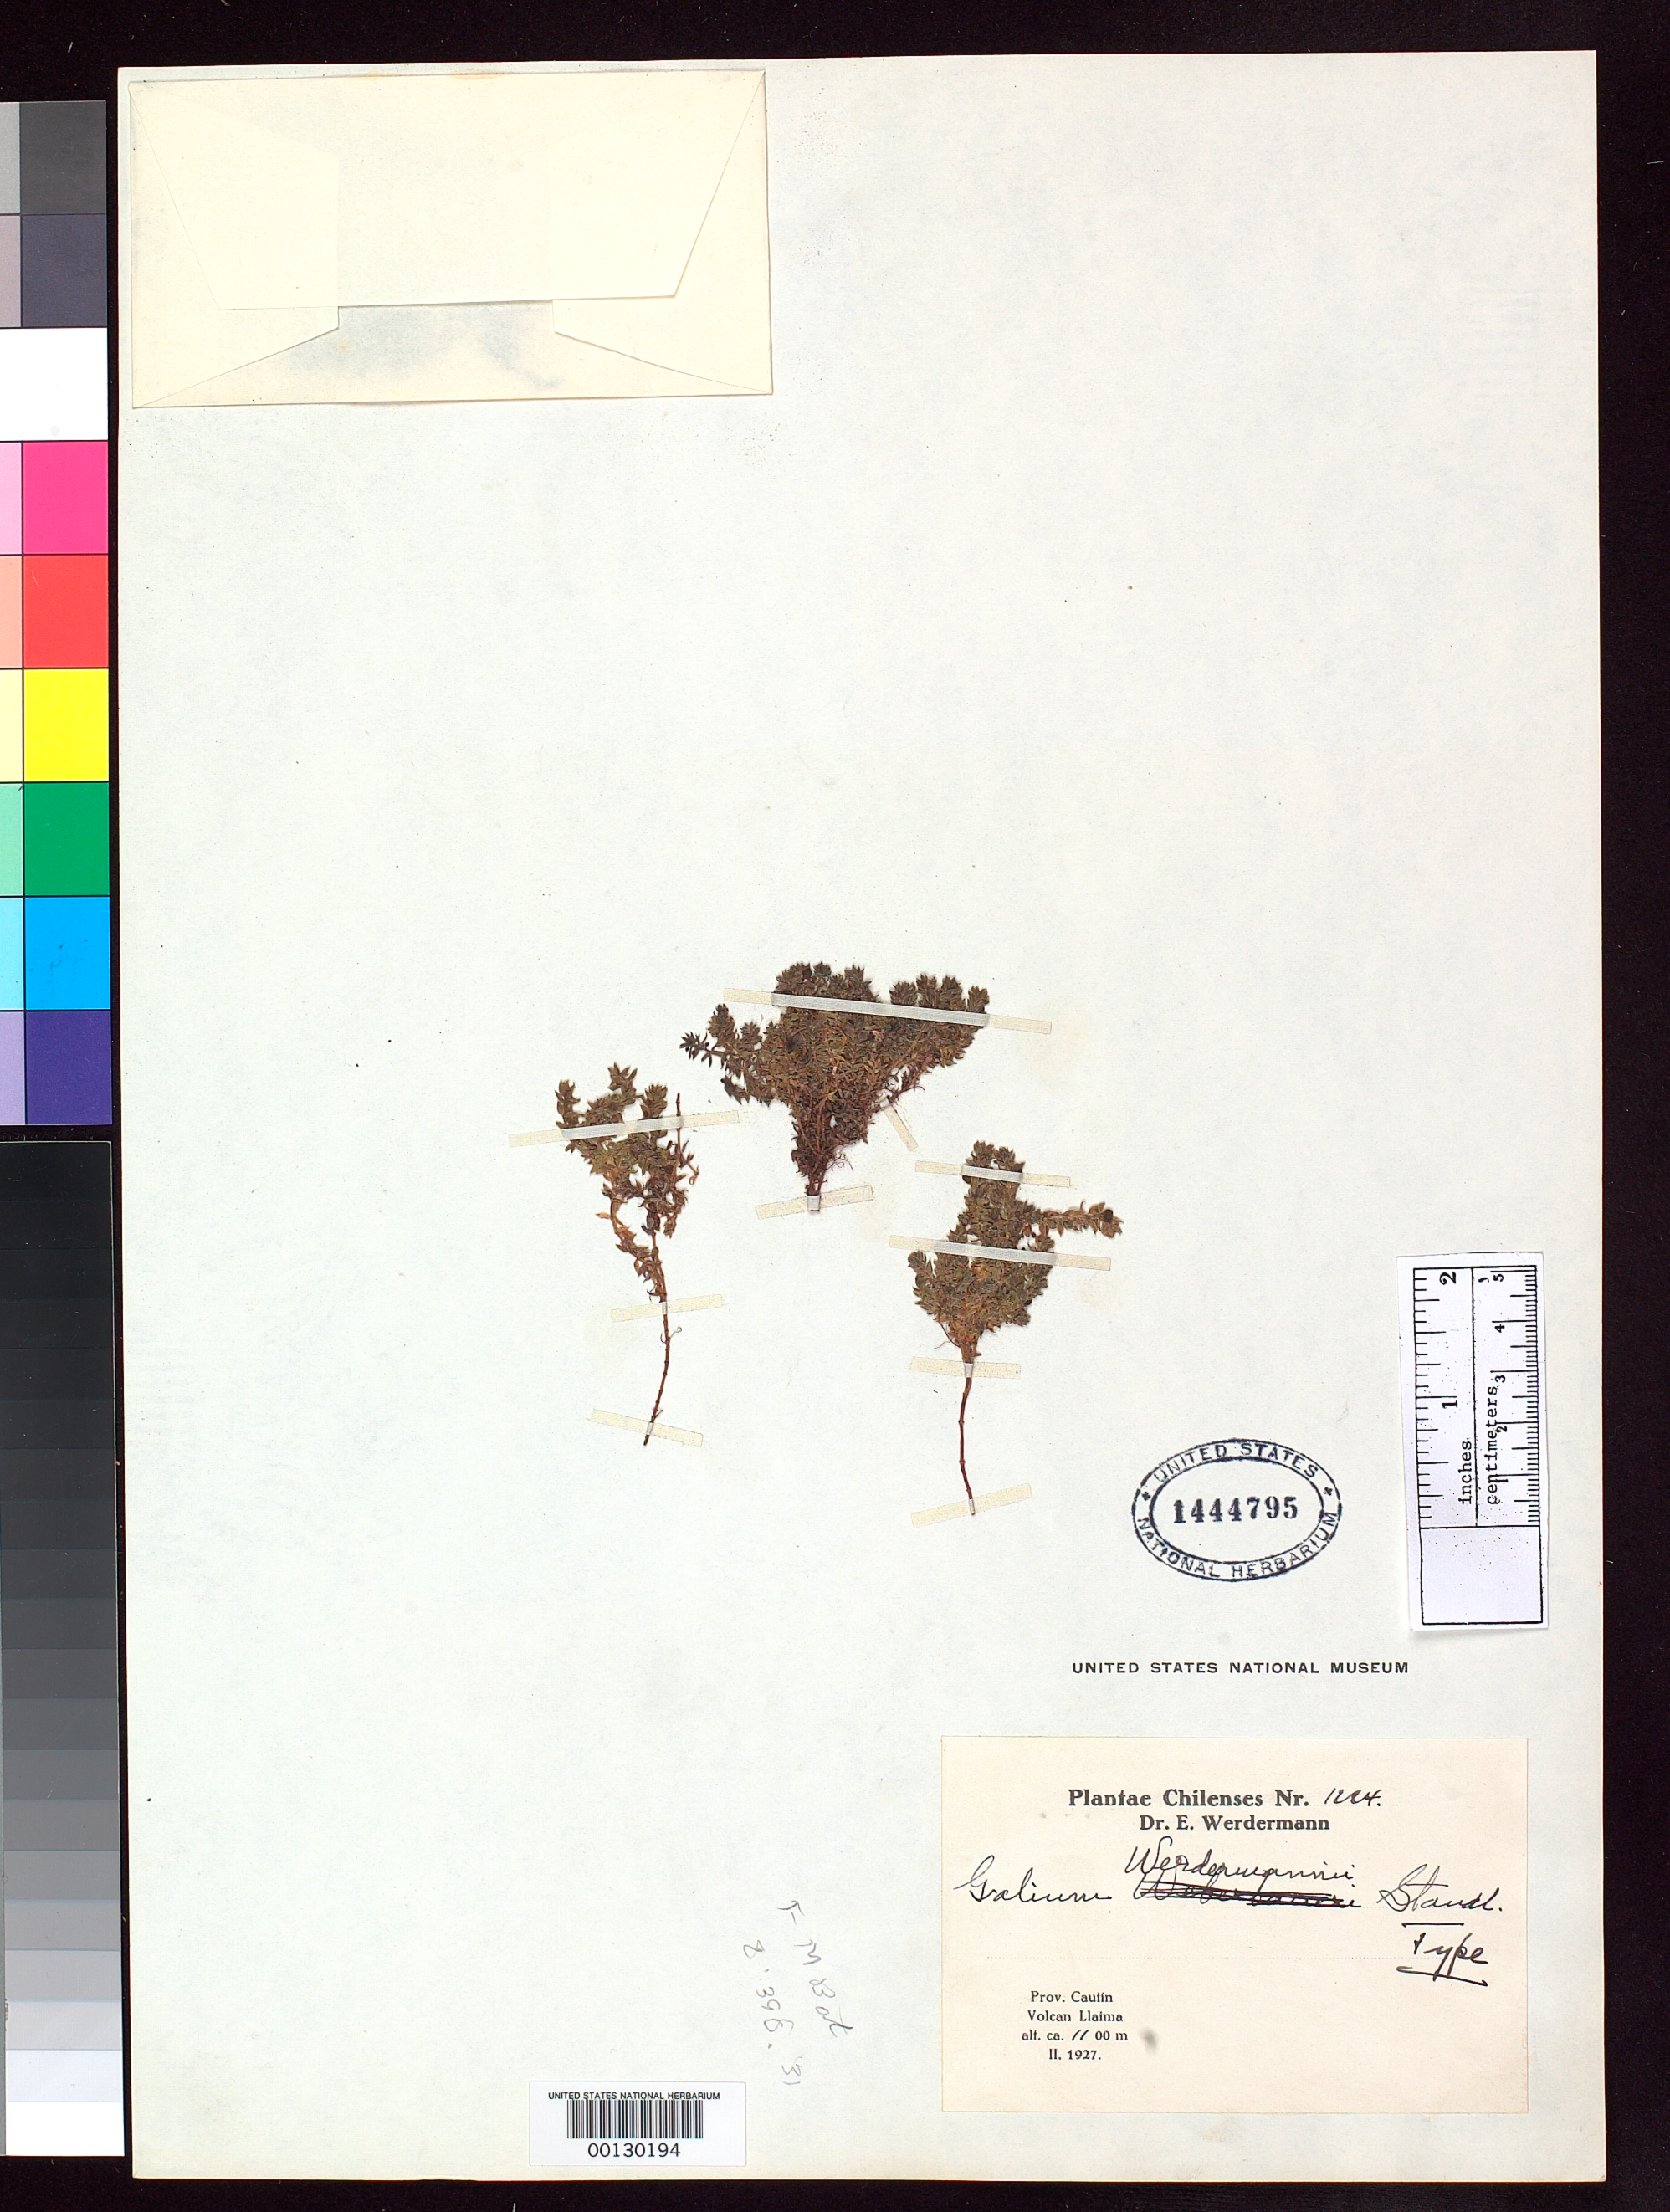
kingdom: Plantae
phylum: Tracheophyta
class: Magnoliopsida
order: Gentianales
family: Rubiaceae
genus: Galium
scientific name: Galium werdermannii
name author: Standl.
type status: Holotype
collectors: E. Werdermann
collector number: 1224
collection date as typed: Feb 1927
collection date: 1927-02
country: Chile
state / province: Araucanía (IX)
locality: Volcan Llaima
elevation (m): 1100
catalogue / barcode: US 1444795